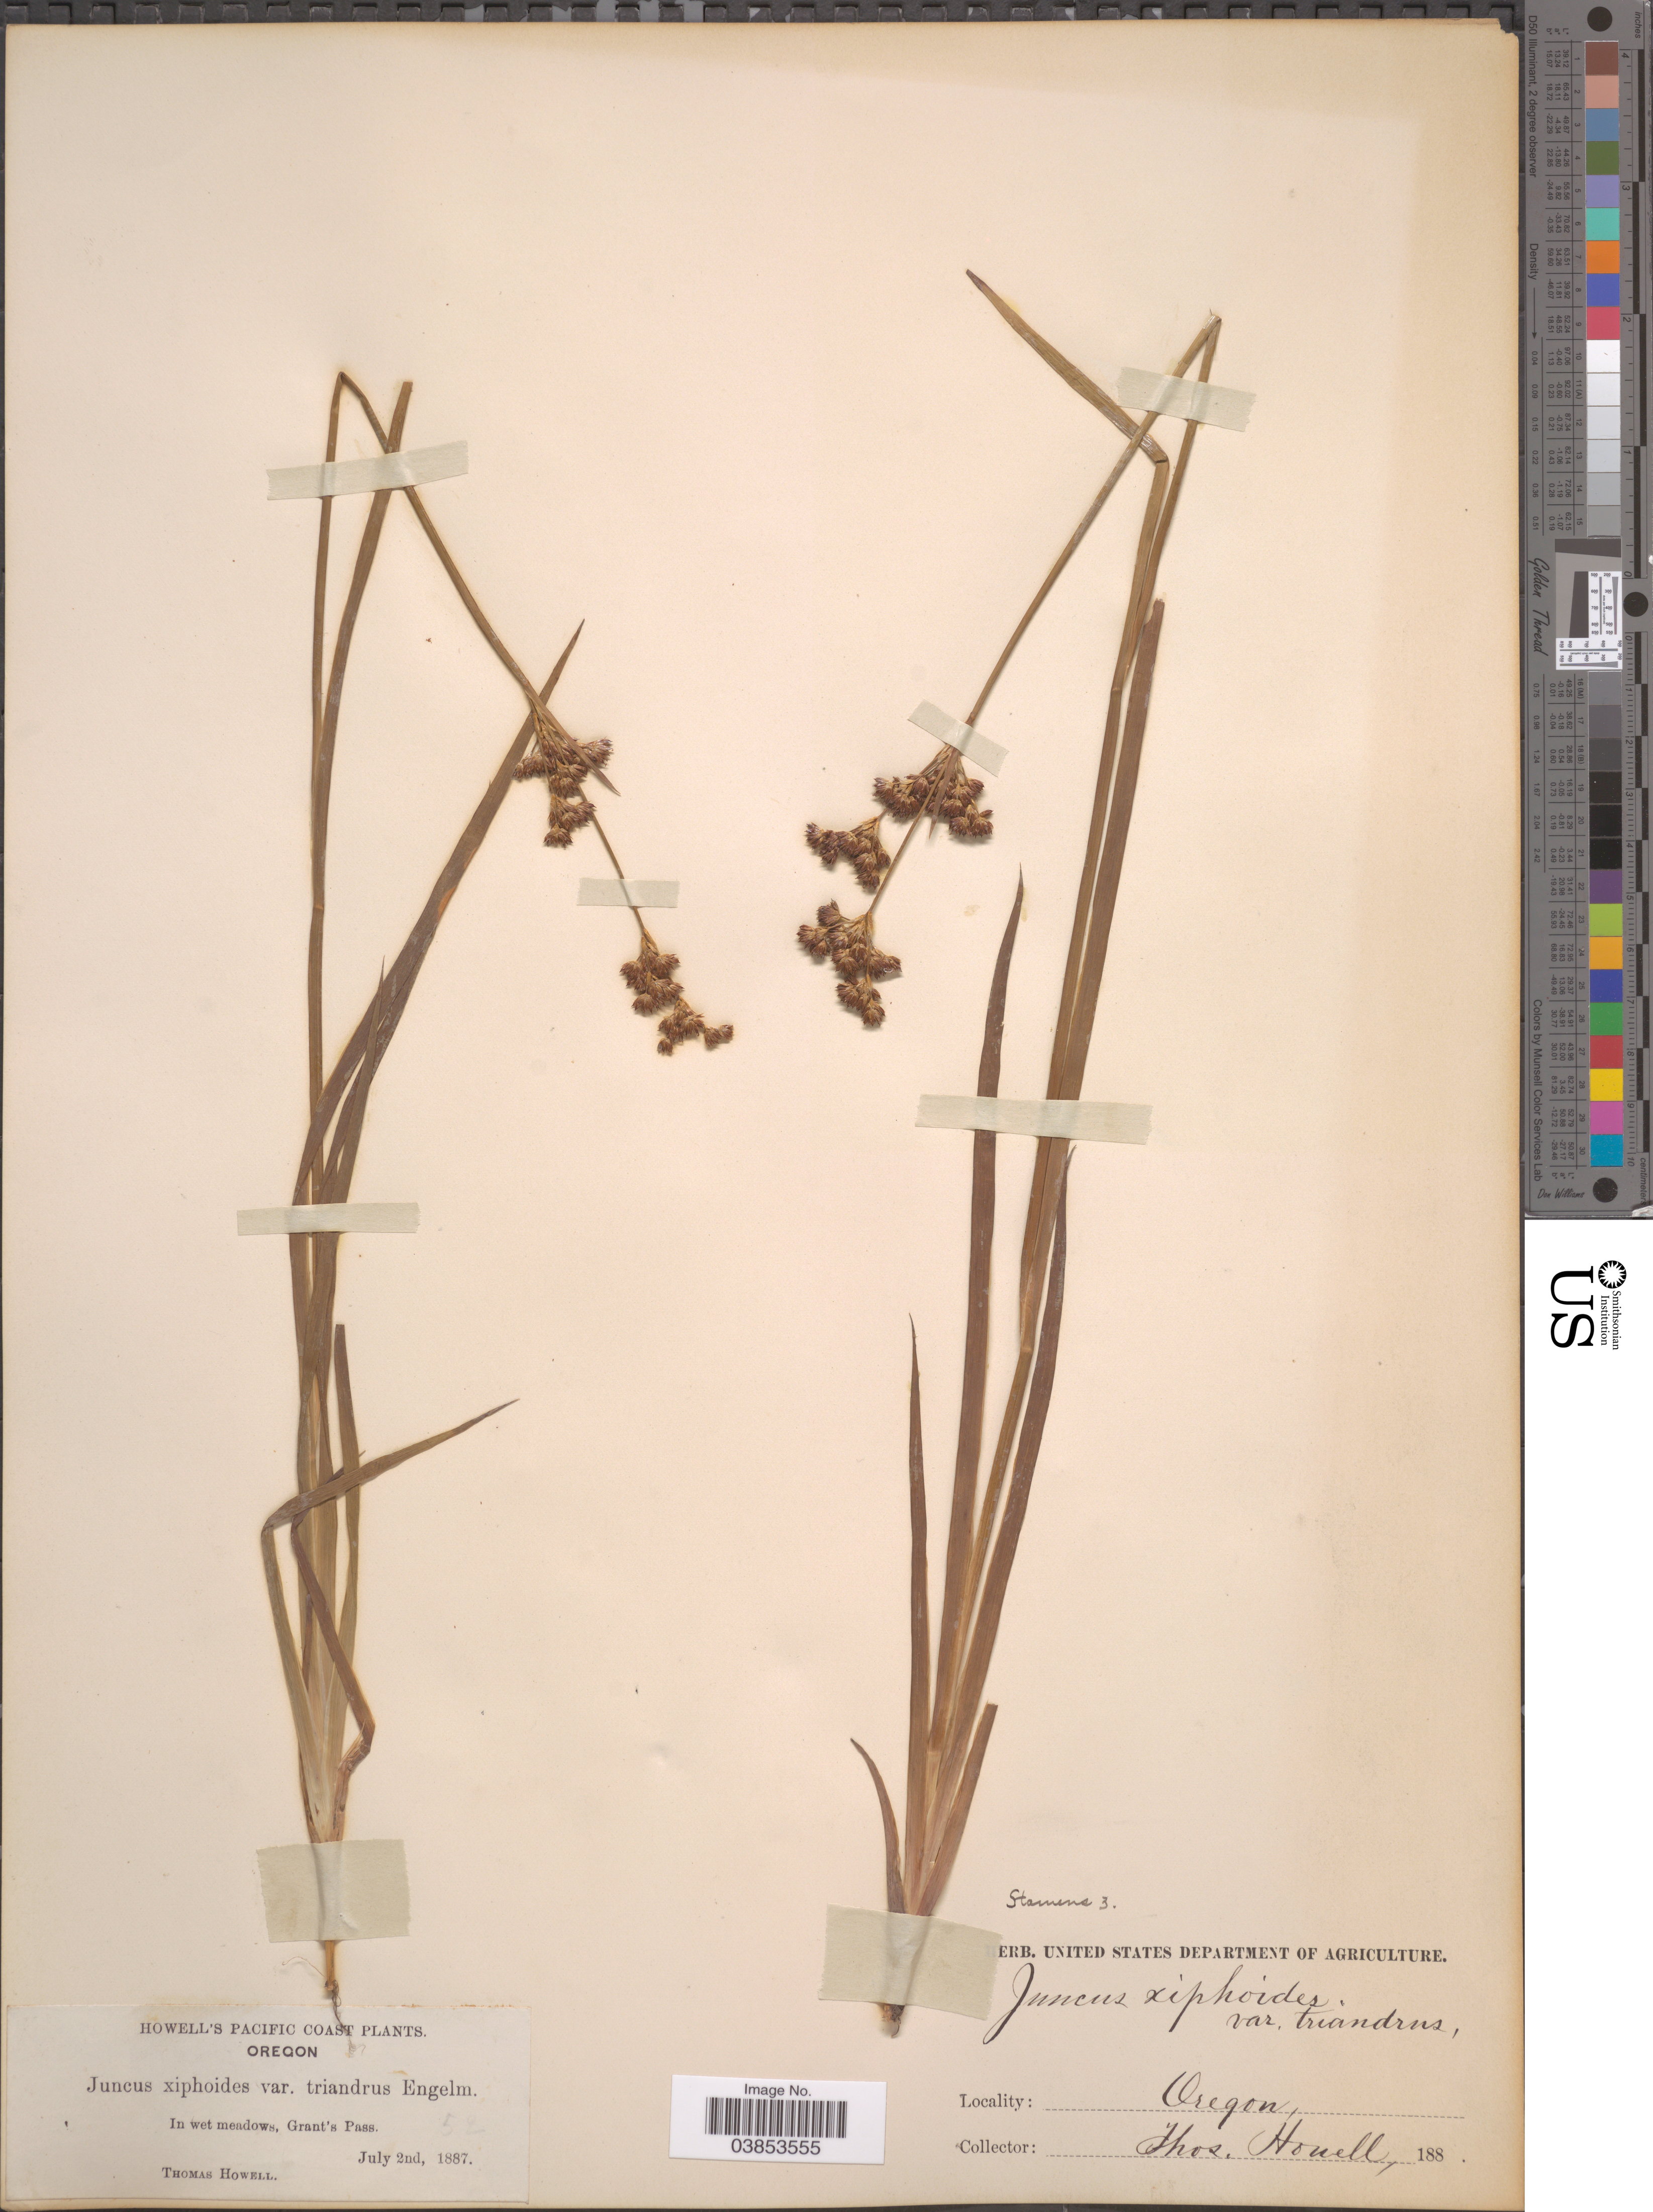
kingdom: Plantae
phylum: Tracheophyta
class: Liliopsida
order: Poales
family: Juncaceae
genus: Juncus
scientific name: Juncus ensifolius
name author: Wikstr.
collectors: T. Howell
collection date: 1887-07-02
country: United States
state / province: Oregon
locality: Pacific Coast. Grant's Pass.